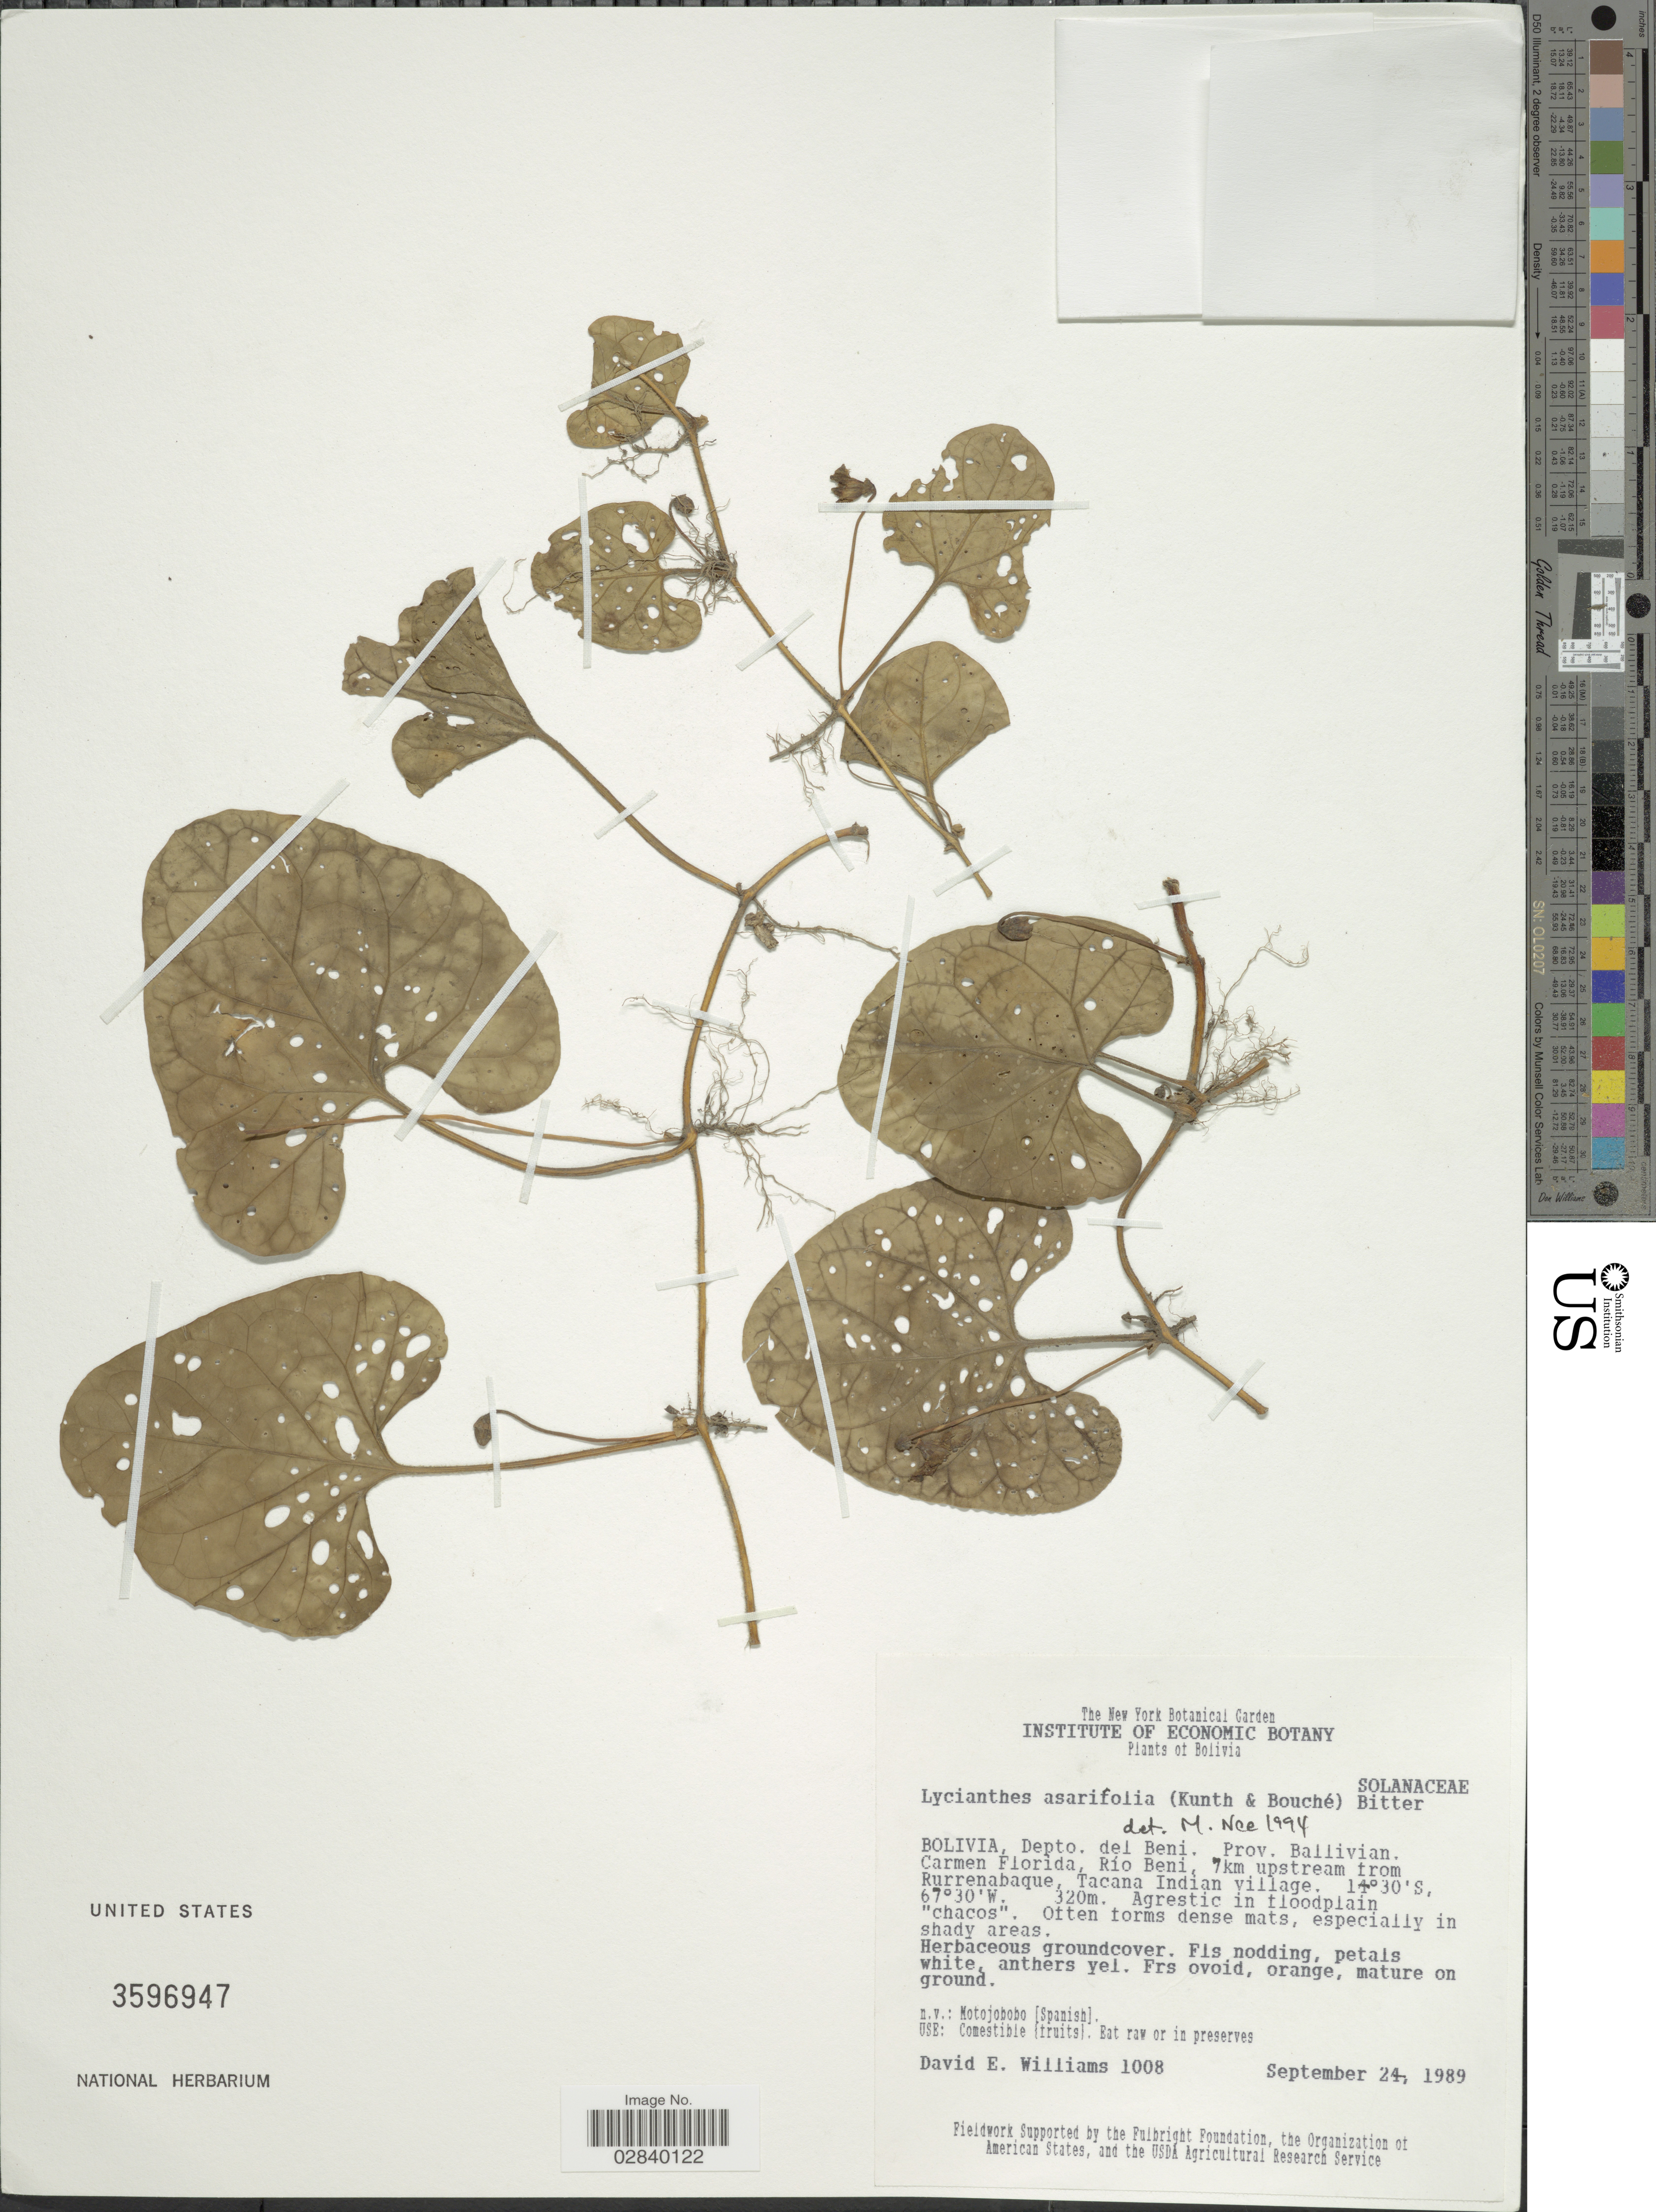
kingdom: Plantae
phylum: Tracheophyta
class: Magnoliopsida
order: Solanales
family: Solanaceae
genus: Lycianthes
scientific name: Lycianthes asarifolia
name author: (Kunth & C.D. Bouché) Bitter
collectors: D. E. Williams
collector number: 1008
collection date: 1989-09-24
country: Bolivia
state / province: Beni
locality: Depto. del Beni. Prov. Ballivian. Carmen Florida, Río Beni, 7km upstream from Rurrenabaque, Tacana Indian village.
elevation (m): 320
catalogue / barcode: US 3596947